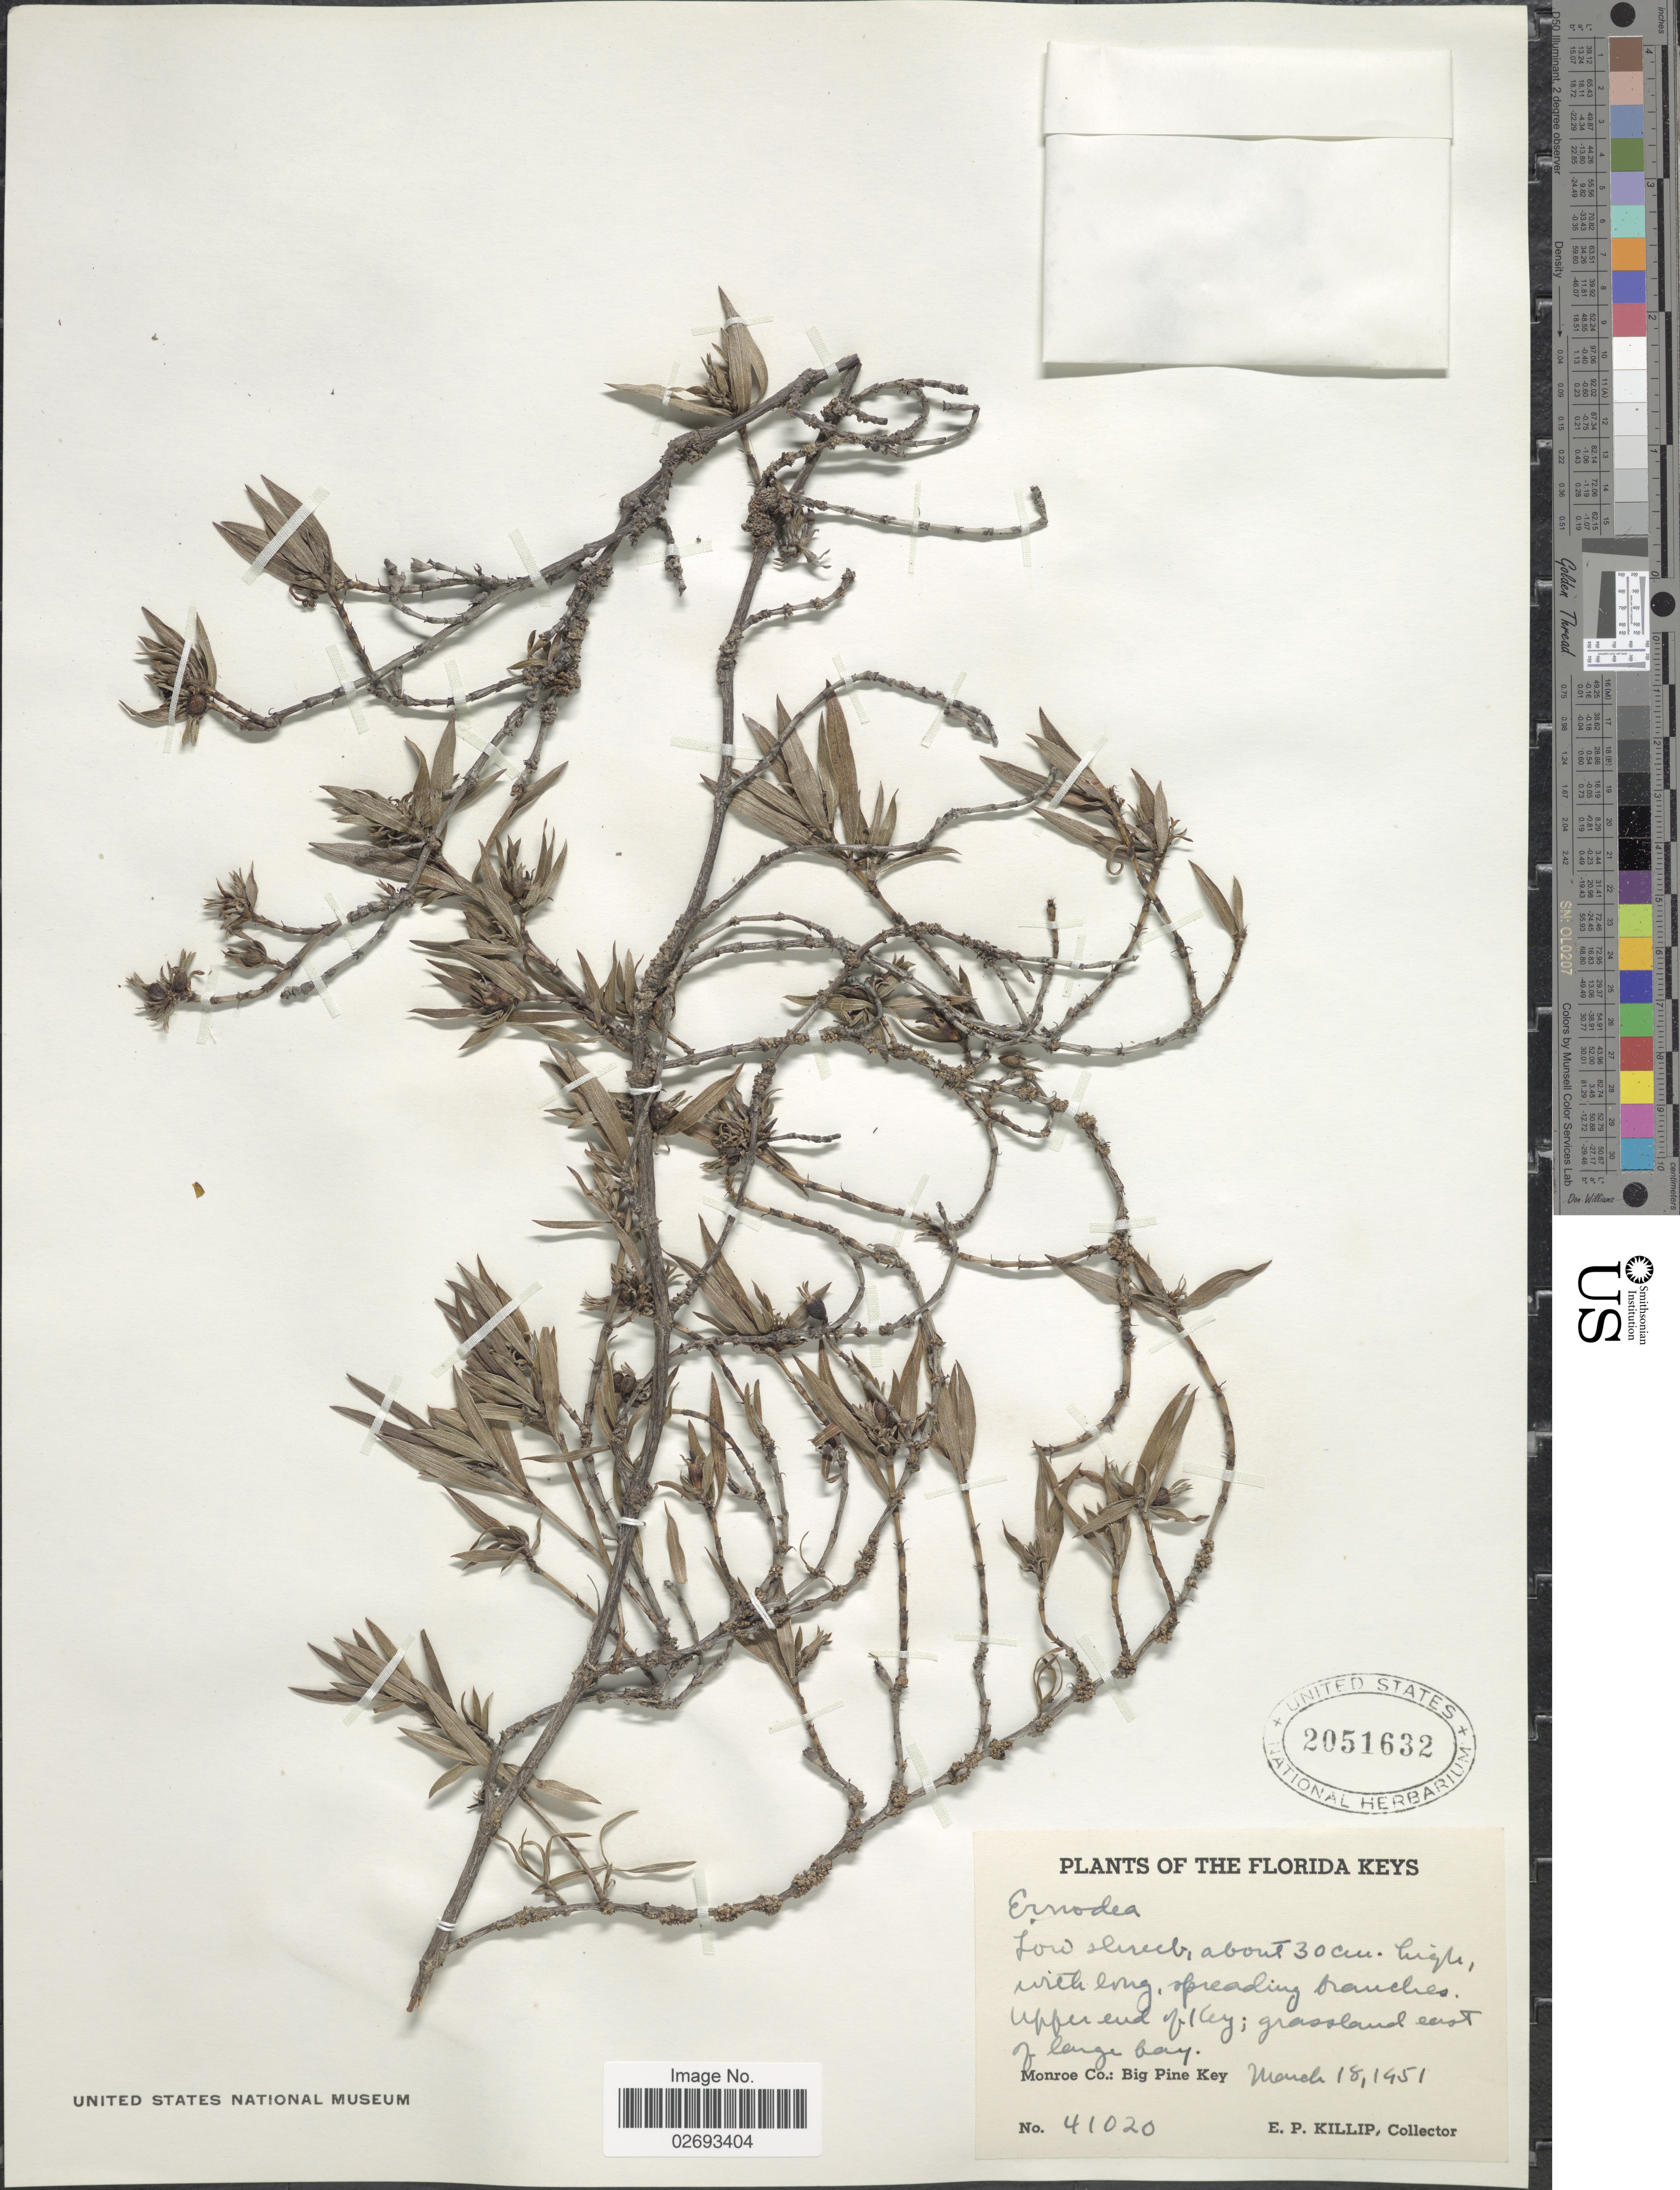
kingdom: Plantae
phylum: Tracheophyta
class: Magnoliopsida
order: Gentianales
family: Rubiaceae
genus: Ernodea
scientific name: Ernodea littoralis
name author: Sw.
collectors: E. P. Killip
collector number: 41020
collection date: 1951-03-18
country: United States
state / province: Florida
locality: Florida Keys. Upper end of Key; grassland east of large bay. Monroe Co.: Big Pine Key.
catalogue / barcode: US 2051632